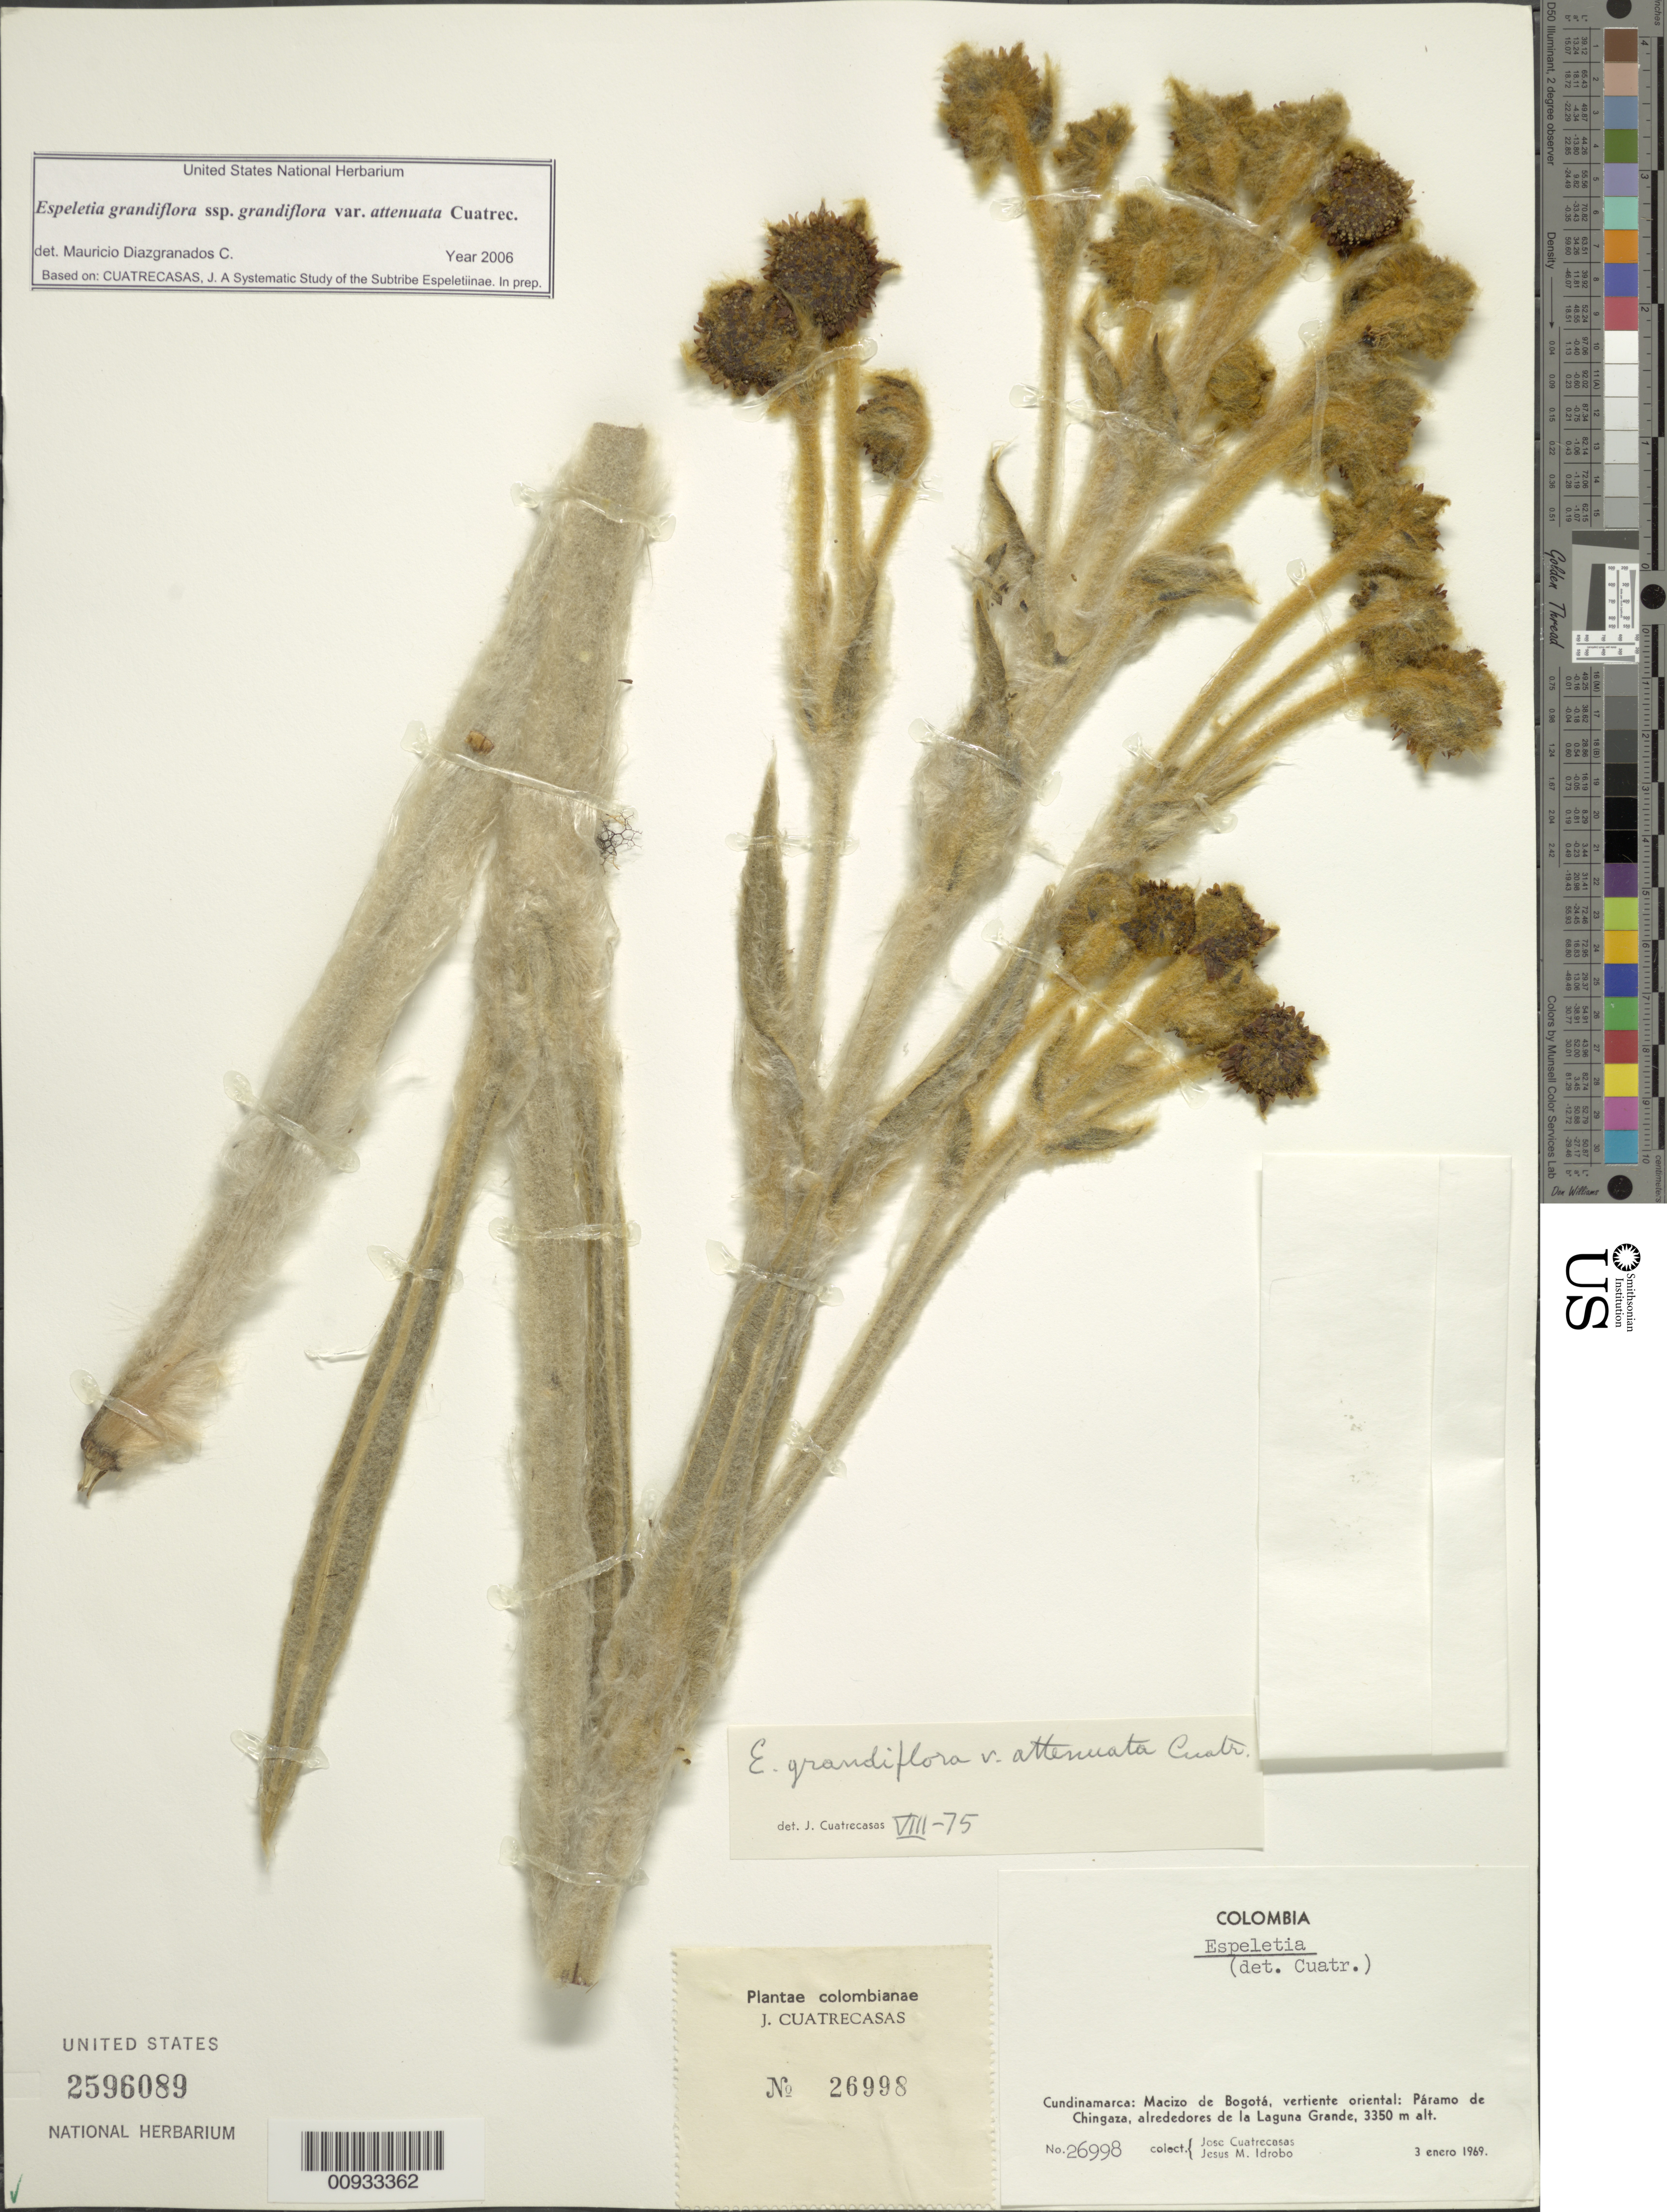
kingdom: Plantae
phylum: Tracheophyta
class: Magnoliopsida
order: Asterales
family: Asteraceae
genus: Espeletia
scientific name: Espeletia grandiflora var. attenuata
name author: Cuatrec.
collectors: J. Cuatrecasas & J. M. Idrobo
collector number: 26998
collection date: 1969-01-03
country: Colombia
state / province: Cundinamarca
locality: Macizo de Bogota, vertiente oriental: Paramo de Chingaza, alrededores de la Laguna Grande.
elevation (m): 3350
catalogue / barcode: US 2596089